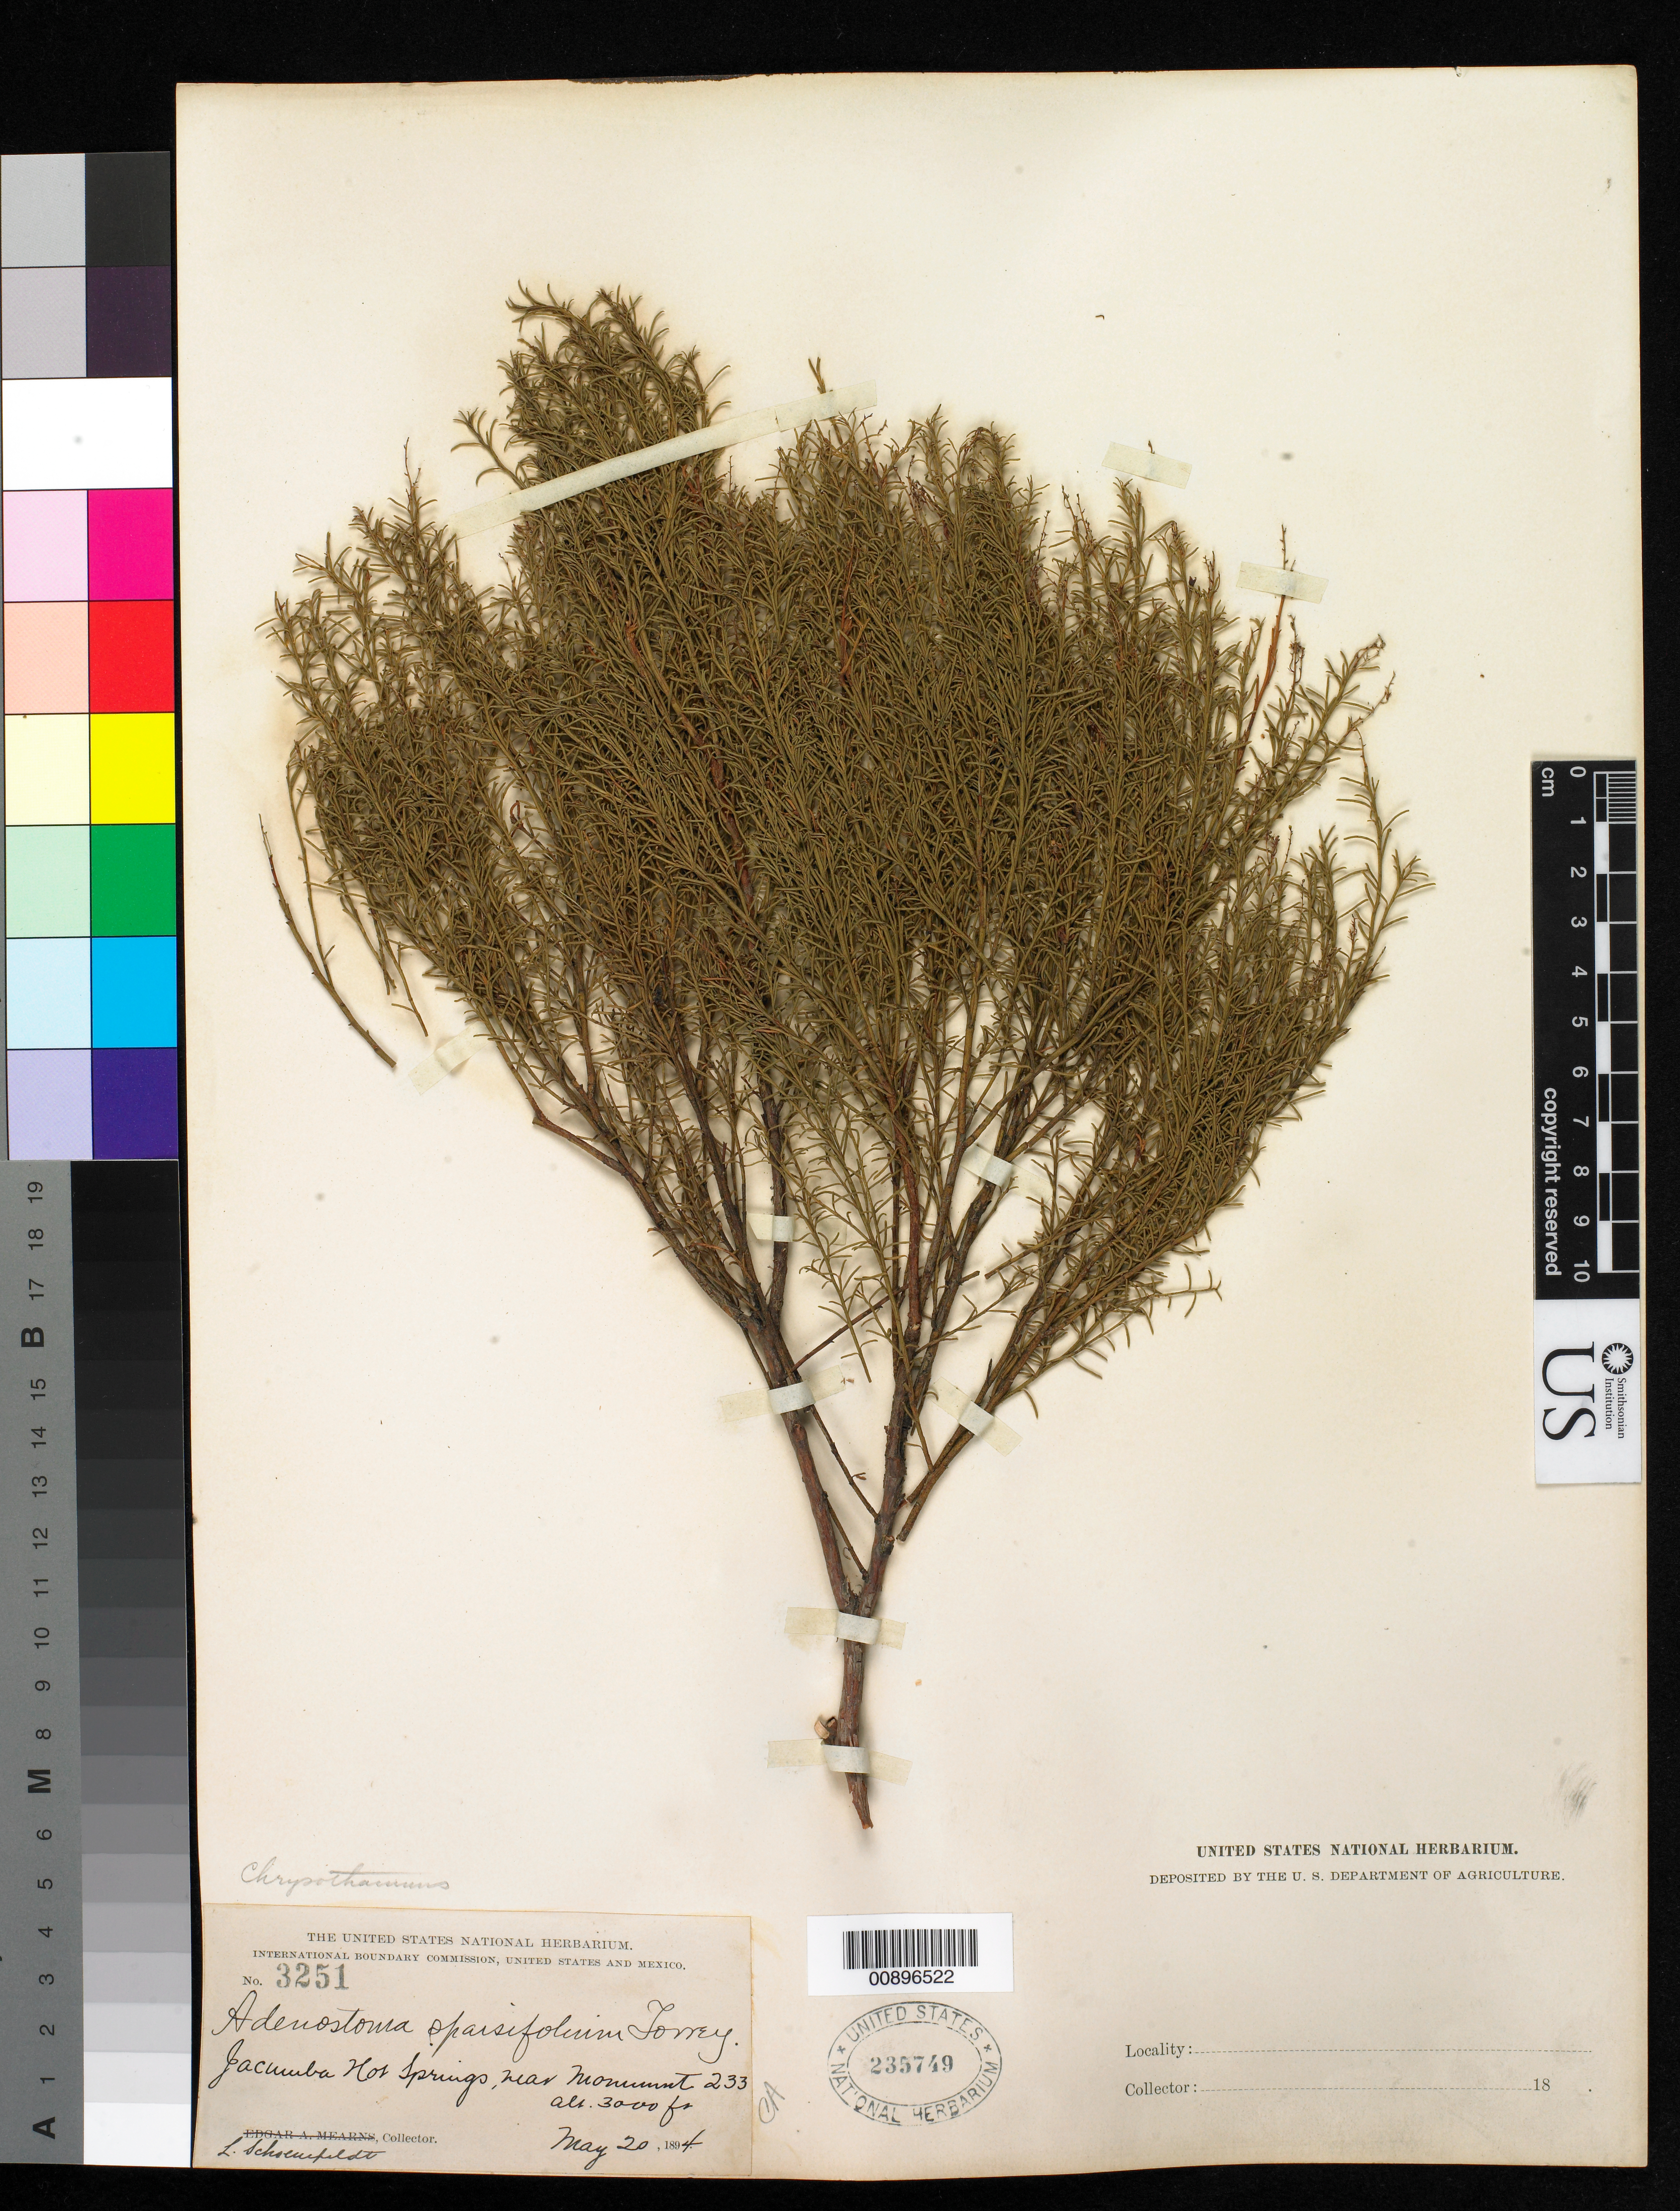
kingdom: Plantae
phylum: Tracheophyta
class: Magnoliopsida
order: Rosales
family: Rosaceae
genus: Adenostoma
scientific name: Adenostoma sparsifolium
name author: Torr.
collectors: L. Schoenfeldt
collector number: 3251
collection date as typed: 20 May 1894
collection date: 1894-05-20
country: United States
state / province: California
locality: Jacumba Hot Springs, near Monument 233.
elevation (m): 914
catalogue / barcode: US 35749